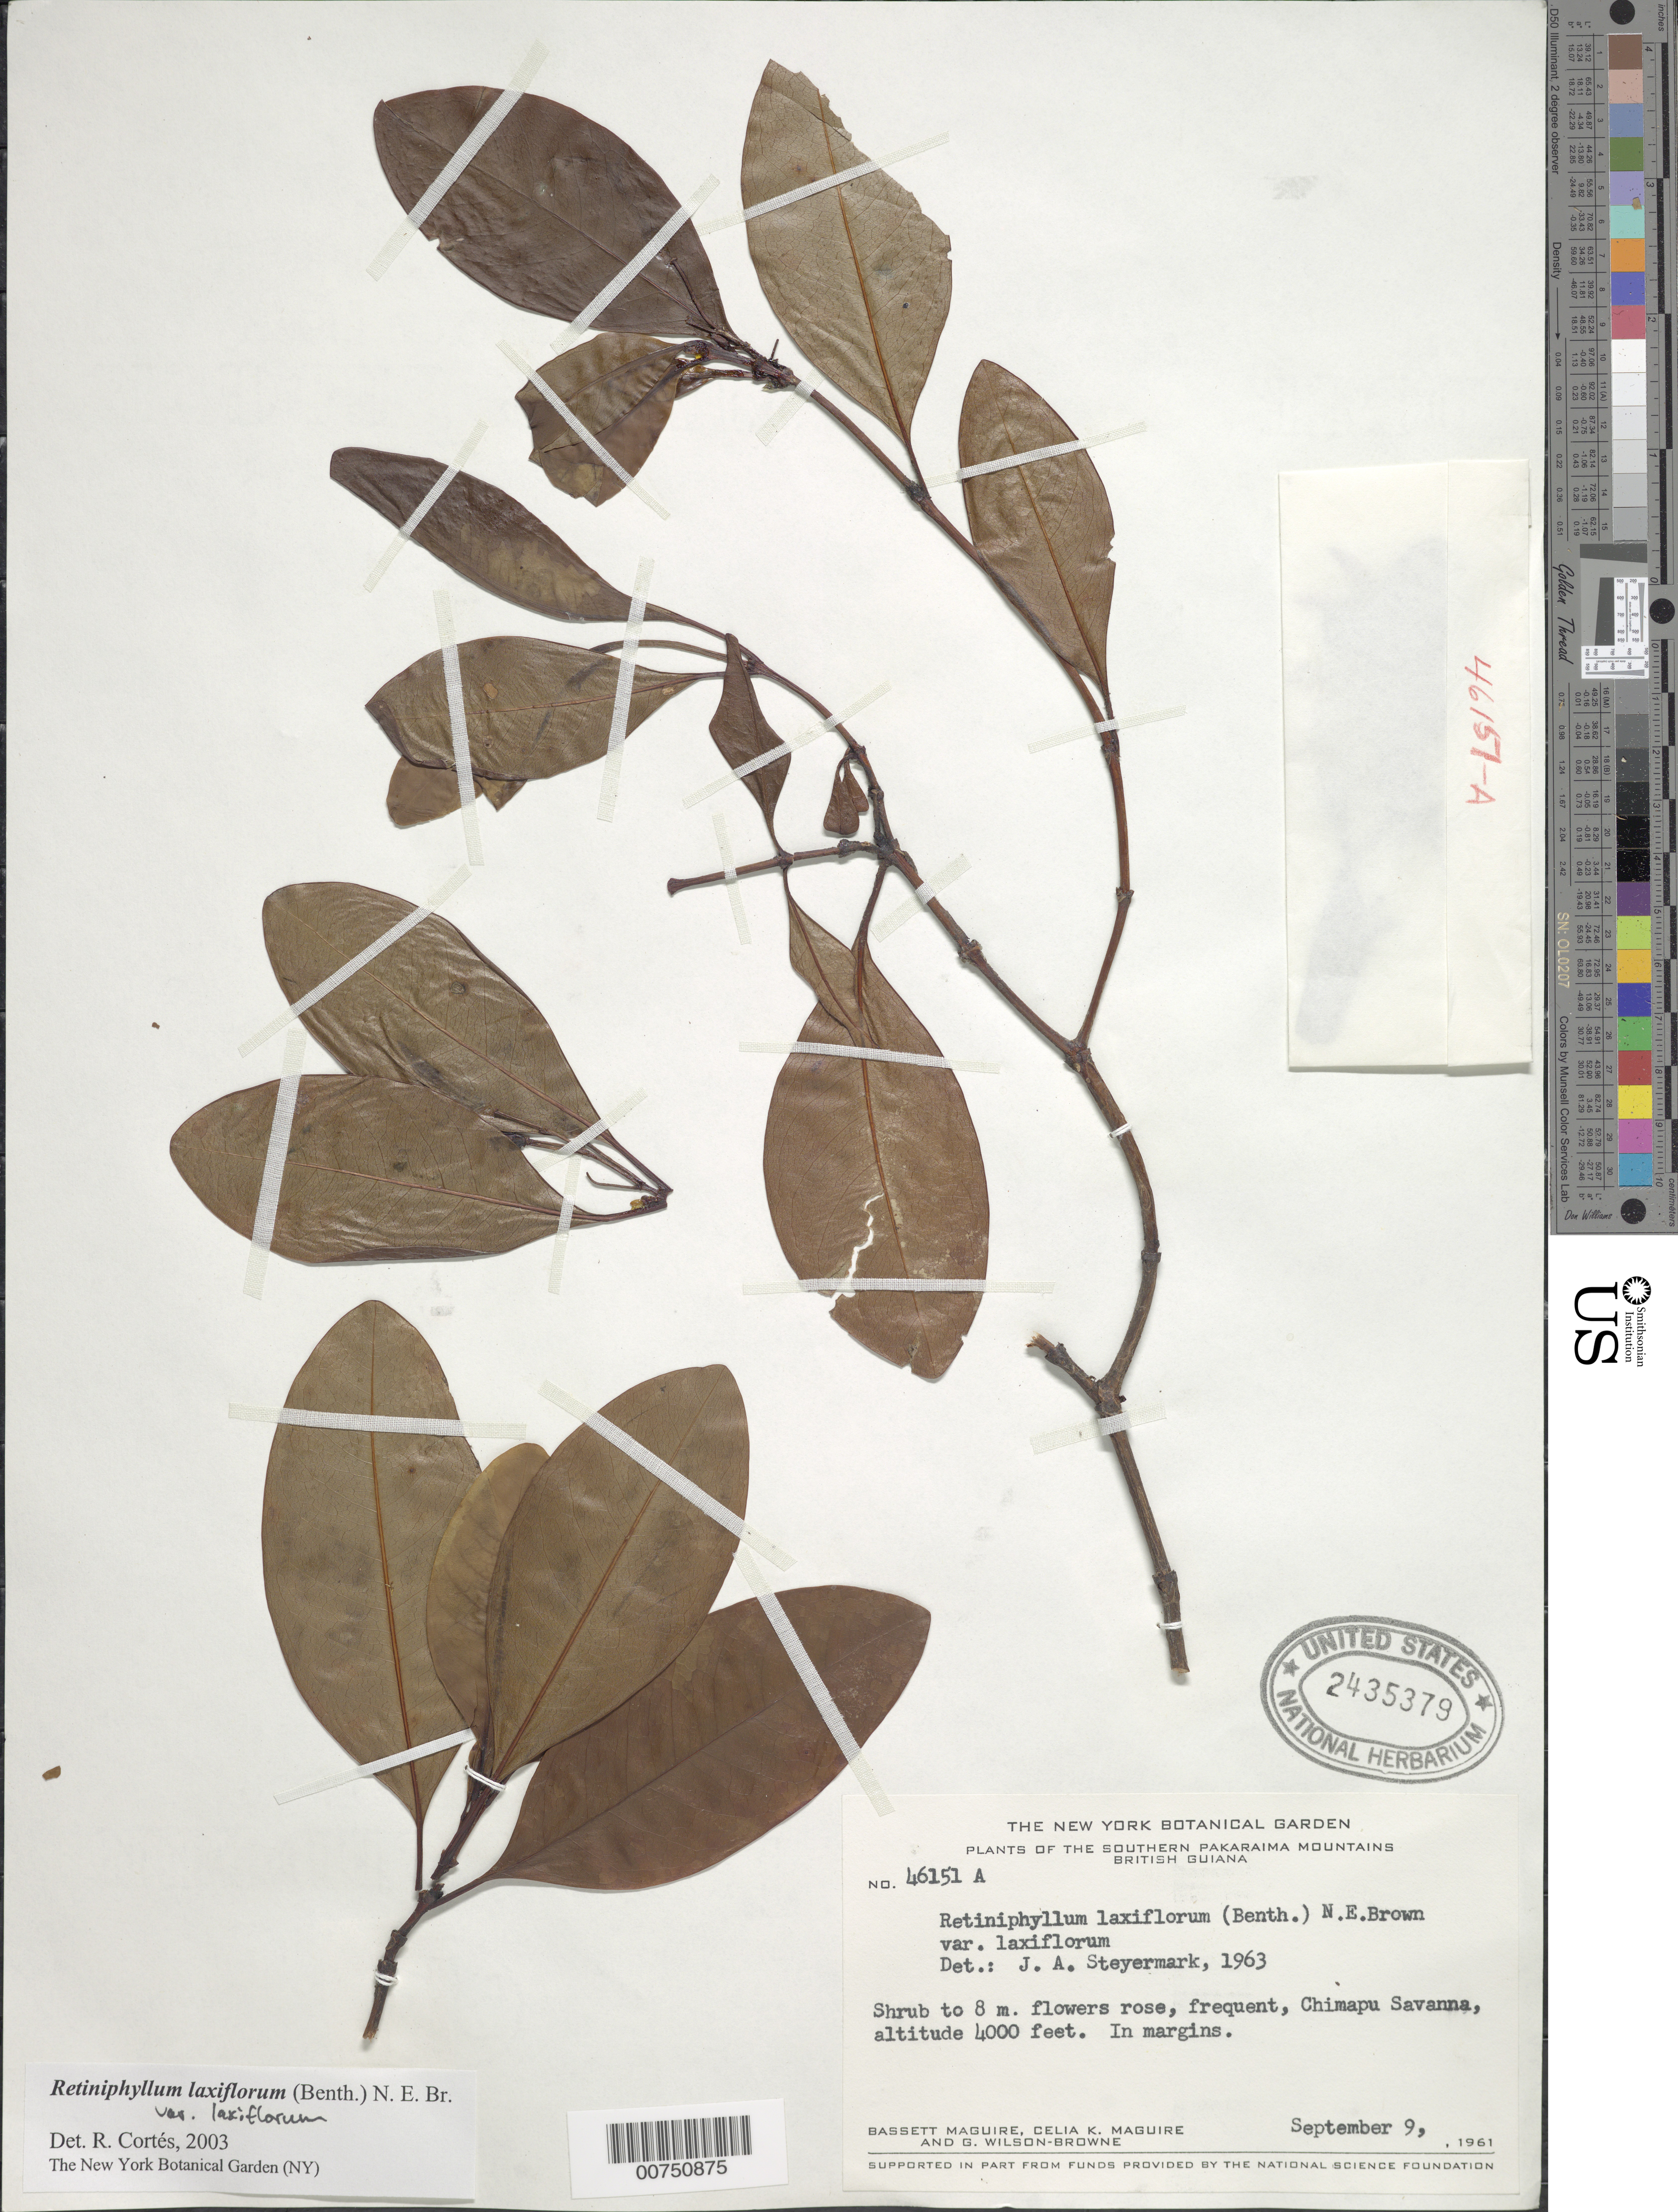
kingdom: Plantae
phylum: Tracheophyta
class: Magnoliopsida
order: Gentianales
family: Rubiaceae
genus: Retiniphyllum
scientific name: Retiniphyllum laxiflorum var. laxiflorum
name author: (Benth.) N.E. Br.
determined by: Cortes R., G.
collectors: B. Maguire, C. K. Maguire & G. Wilson-Browne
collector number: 46151 A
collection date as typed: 9-Sep-61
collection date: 1961-09-09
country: Guyana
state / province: Potaro-Siparuni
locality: Chimapu Savanna, southern Pakaraima Mts.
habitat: Savanna margins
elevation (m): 1219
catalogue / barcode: US 2435379